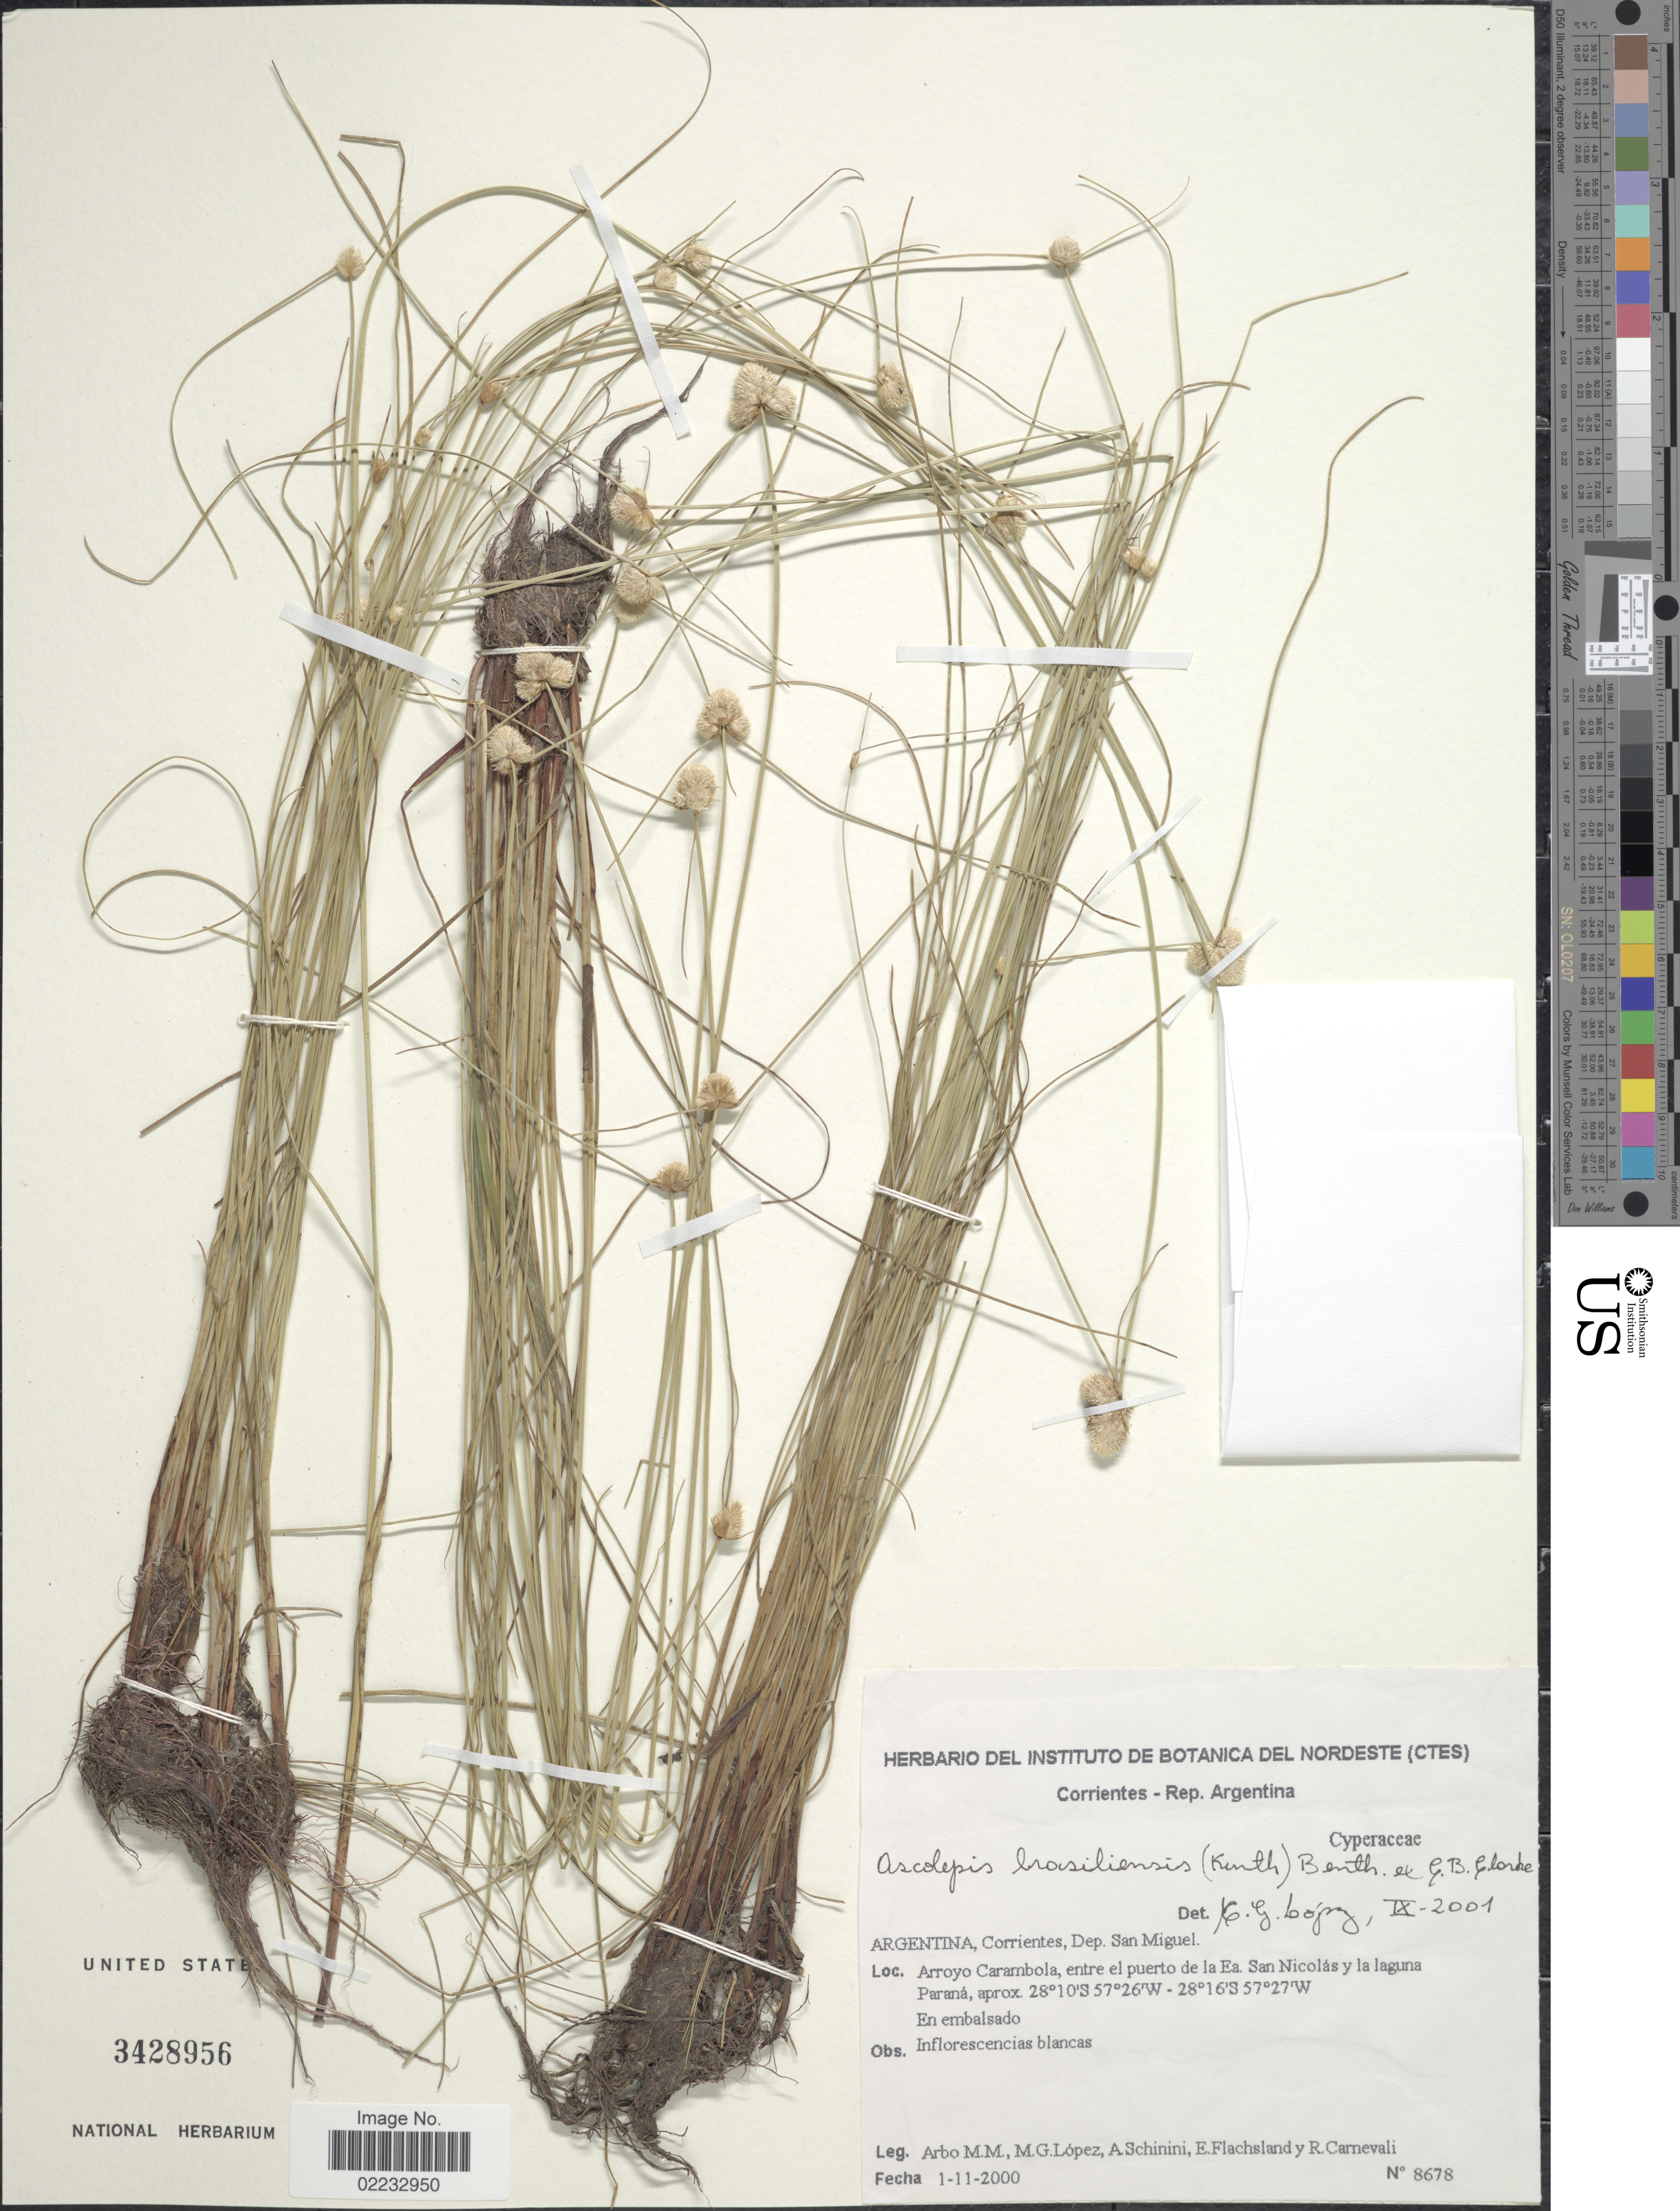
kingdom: Plantae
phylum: Tracheophyta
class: Liliopsida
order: Poales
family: Cyperaceae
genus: Cyperus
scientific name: Cyperus brasiliensis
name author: (Kunth) Bauters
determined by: Strong, M. T., (US), Smithsonian Institution - National Museum of Natural History (UNITED STATES)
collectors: M. M. Arbo, M. López, A. Schinini, E. Flachsland & R. Carnevali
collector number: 8678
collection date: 2000-11-01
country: Argentina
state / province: Corrientes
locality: Dep. San Miguel, Arroyo Carambola, entre el puerto de la Ea. San Nicolas y la laguna Parana, en embalsado.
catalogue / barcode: US 3428956